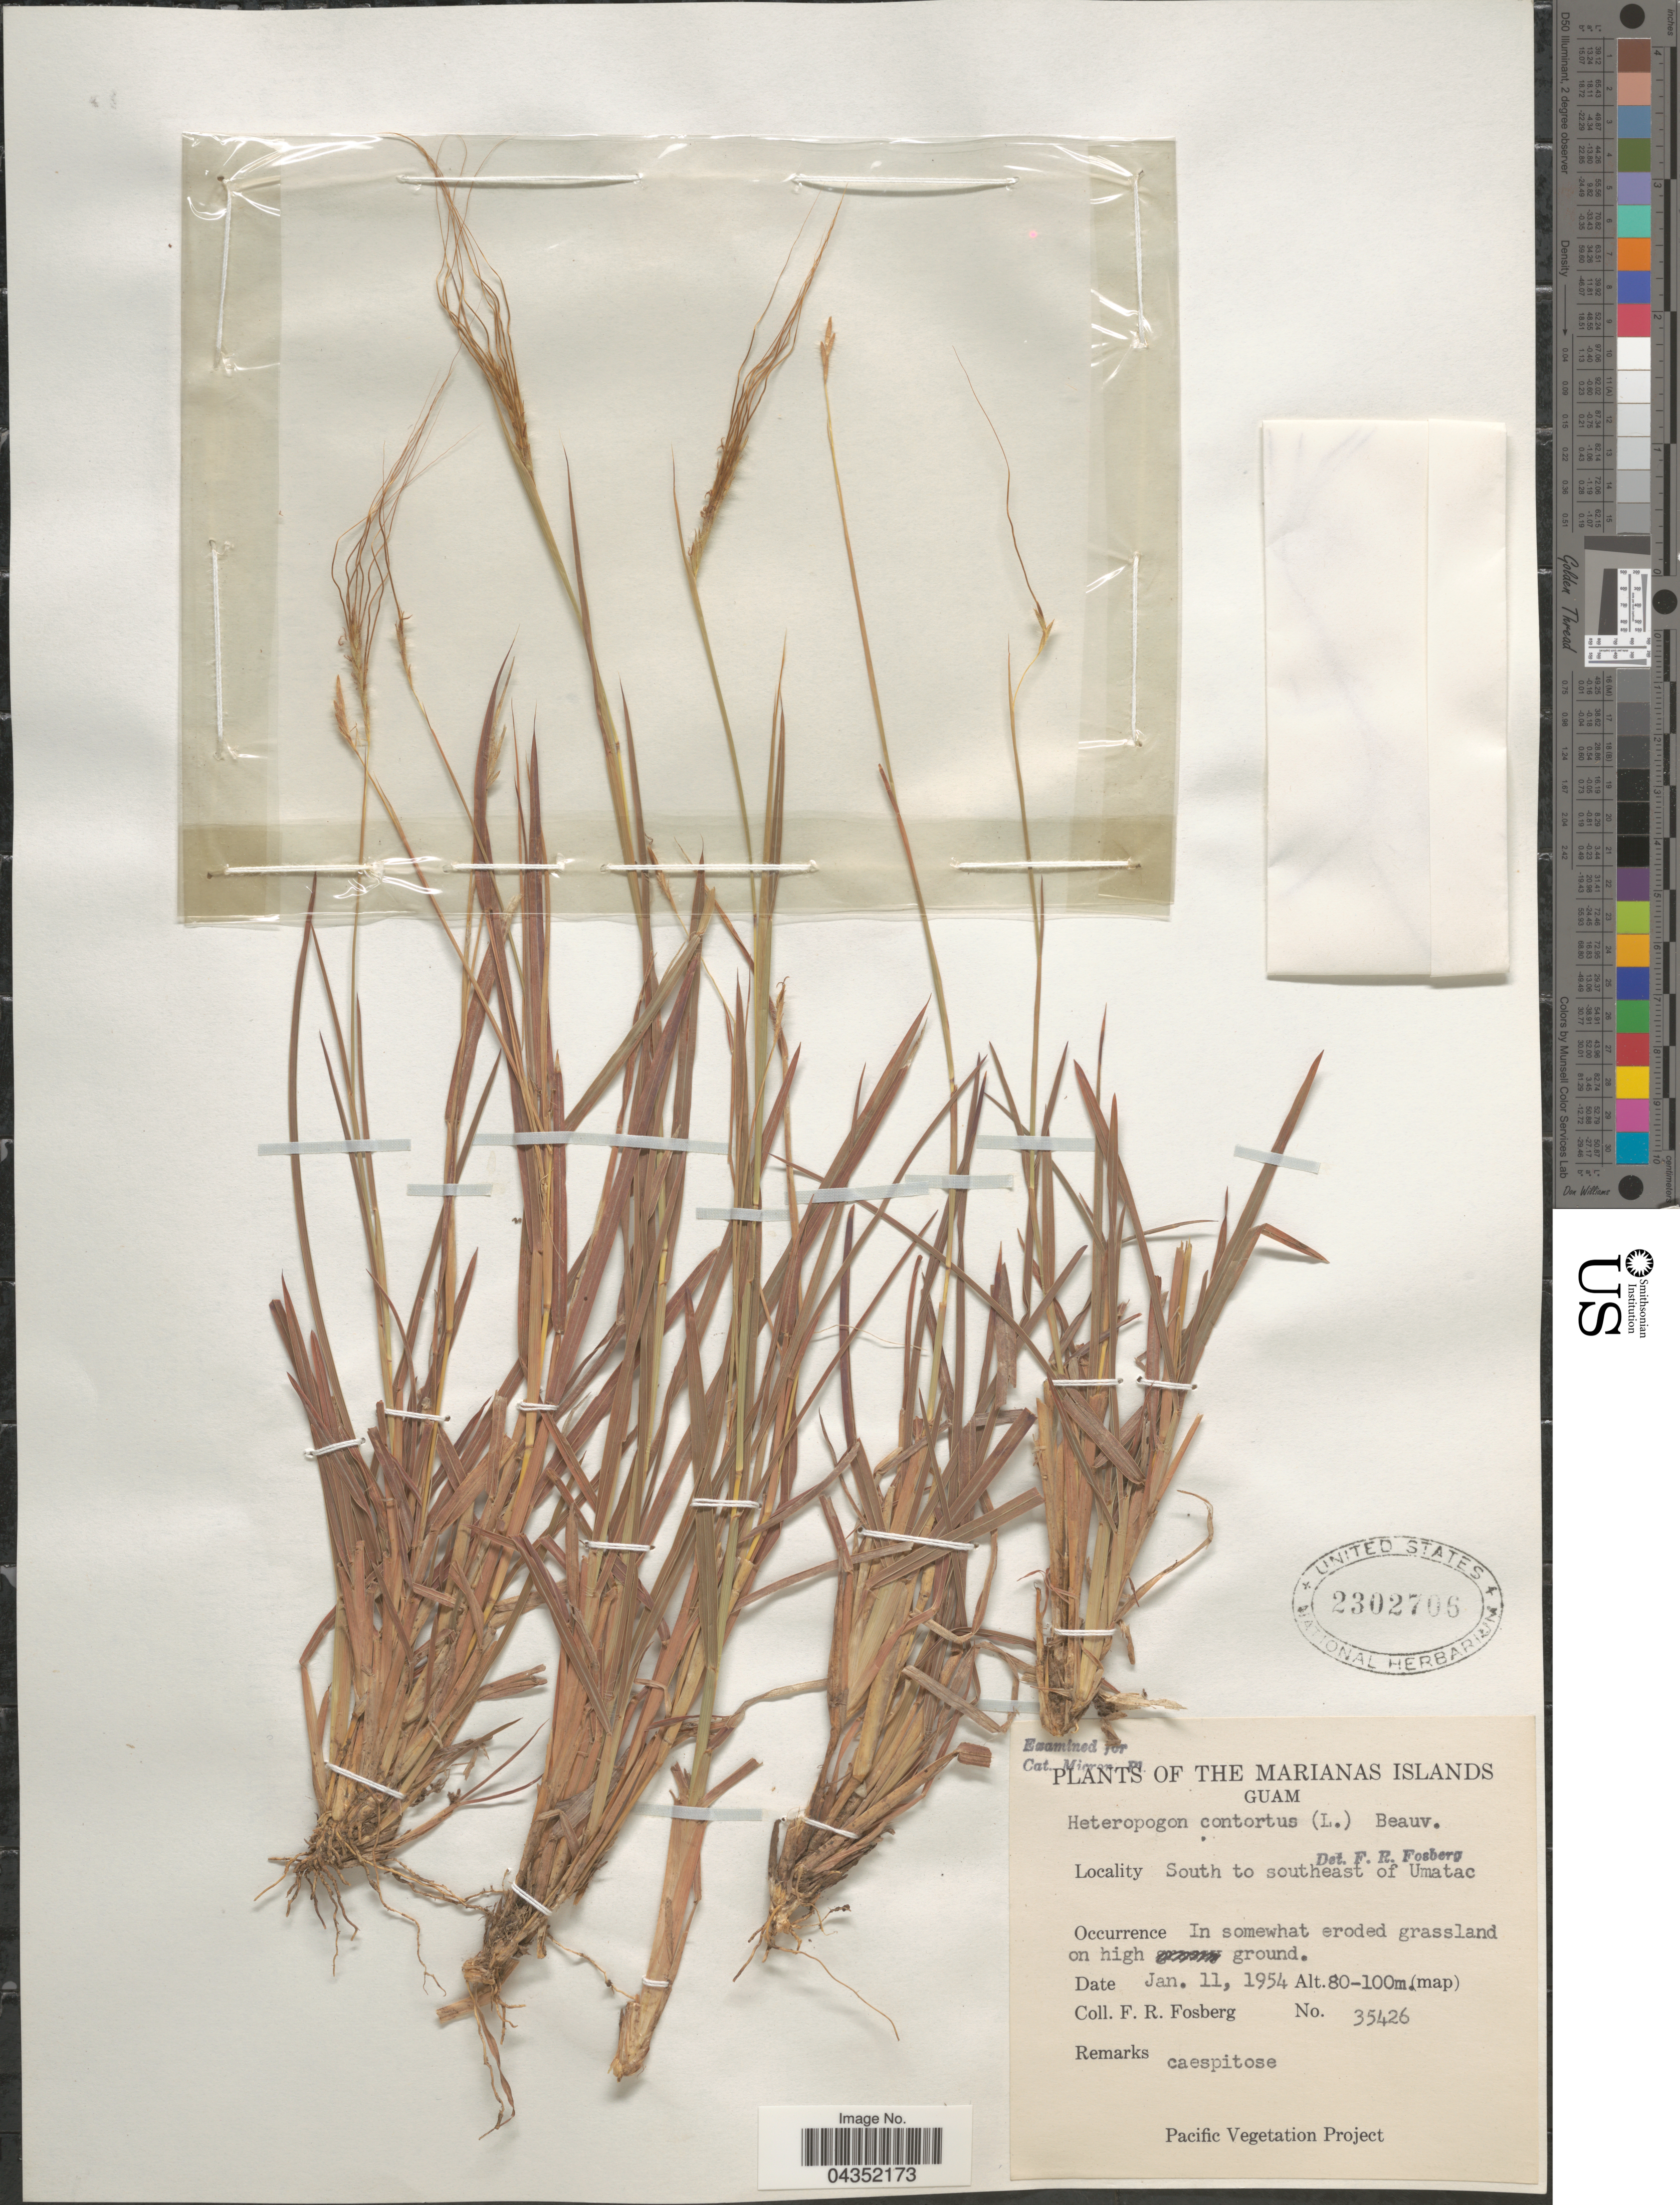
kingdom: Plantae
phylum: Tracheophyta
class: Liliopsida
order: Poales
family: Poaceae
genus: Heteropogon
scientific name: Heteropogon contortus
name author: (L.) P. Beauv. ex Roem. & Schult.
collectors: F. R. Fosberg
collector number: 35426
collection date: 1954-01-11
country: Guam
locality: The Marianas Islands. South to southeast of Umatac.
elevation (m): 80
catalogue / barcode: US 2302706